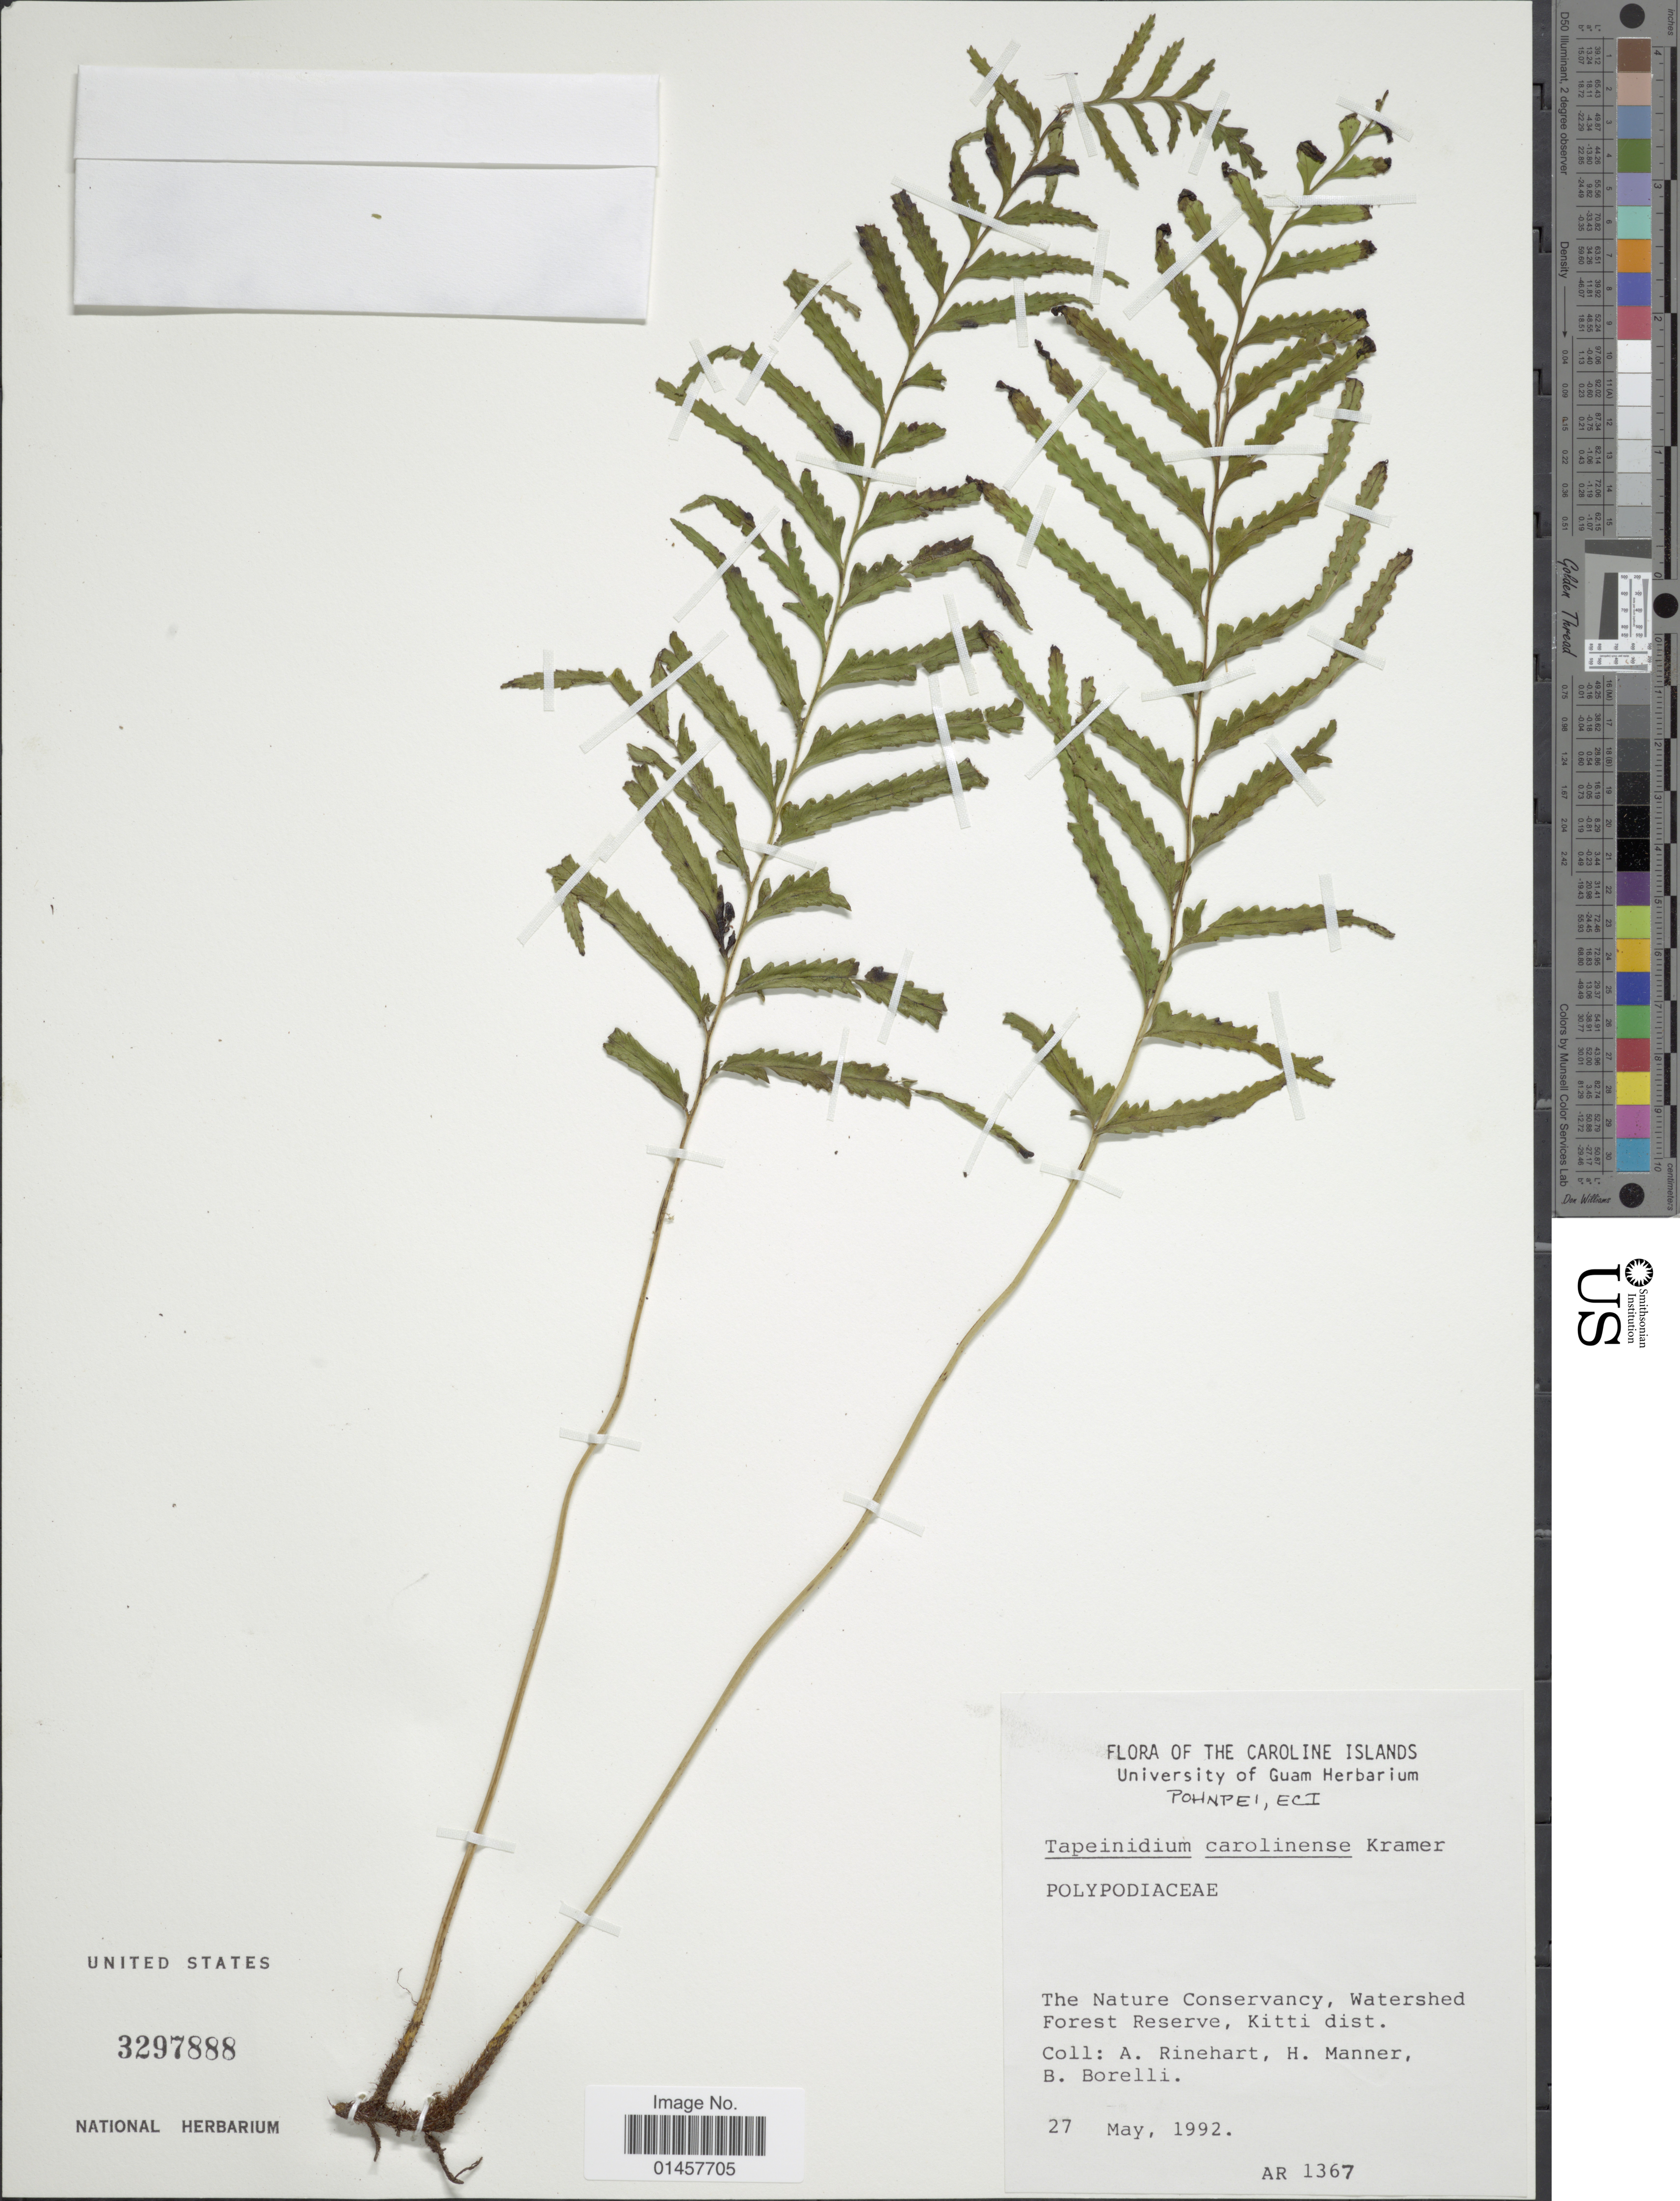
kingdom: Plantae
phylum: Tracheophyta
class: Polypodiopsida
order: Polypodiales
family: Lindsaeaceae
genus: Tapeinidium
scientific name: Tapeinidium carolinense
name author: K.U. Kramer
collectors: A. Rinehart, H. Manner & B. Borelli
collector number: AR1367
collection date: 1992-05-27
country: Micronesia, Federated States of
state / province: Pohnpei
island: Pohnpei [Ponape]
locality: Caroline Islands, The Nature Conservancy, Watershed forest reserve, Kitti Dist.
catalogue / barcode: US 3297888